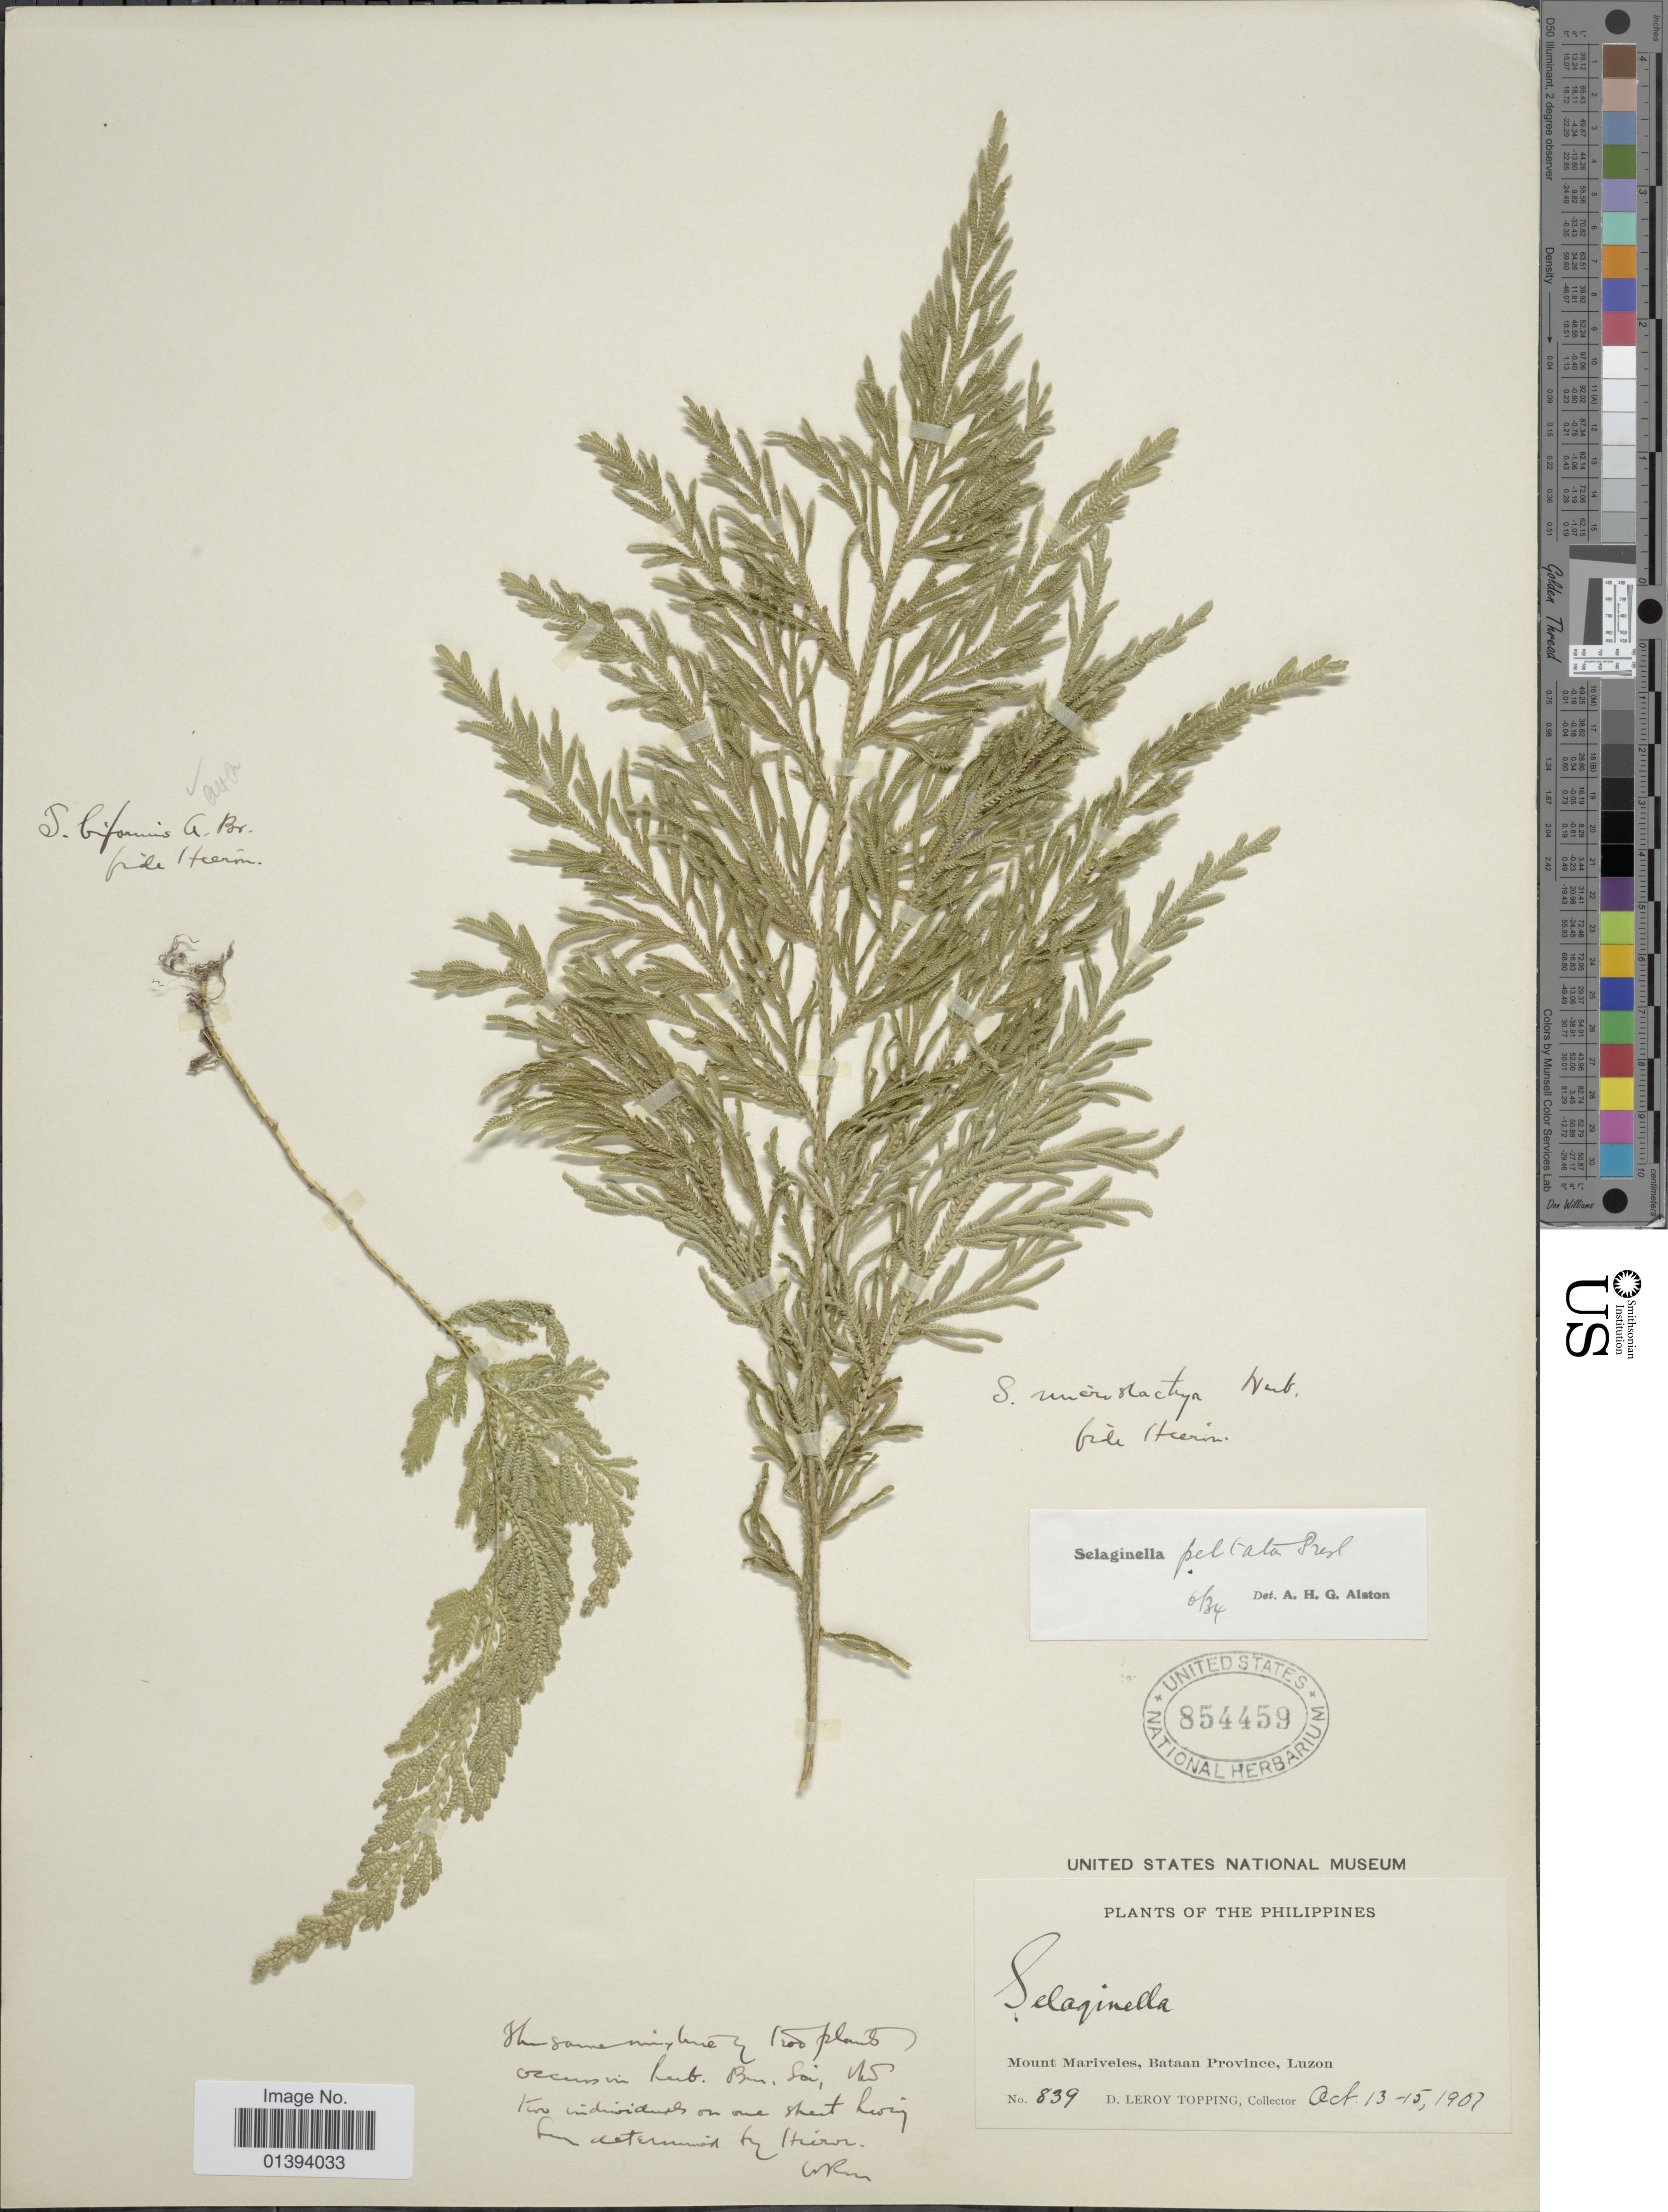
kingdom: Plantae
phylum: Tracheophyta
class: Lycopodiopsida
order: Selaginellales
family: Selaginellaceae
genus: Selaginella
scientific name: Selaginella peltata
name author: C. Presl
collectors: D. L. Topping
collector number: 839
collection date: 1907-10-13/1907-10-15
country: Philippines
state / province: Central Luzon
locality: Mount Mariveles, Bataan Province, Luzon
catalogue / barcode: US 854459